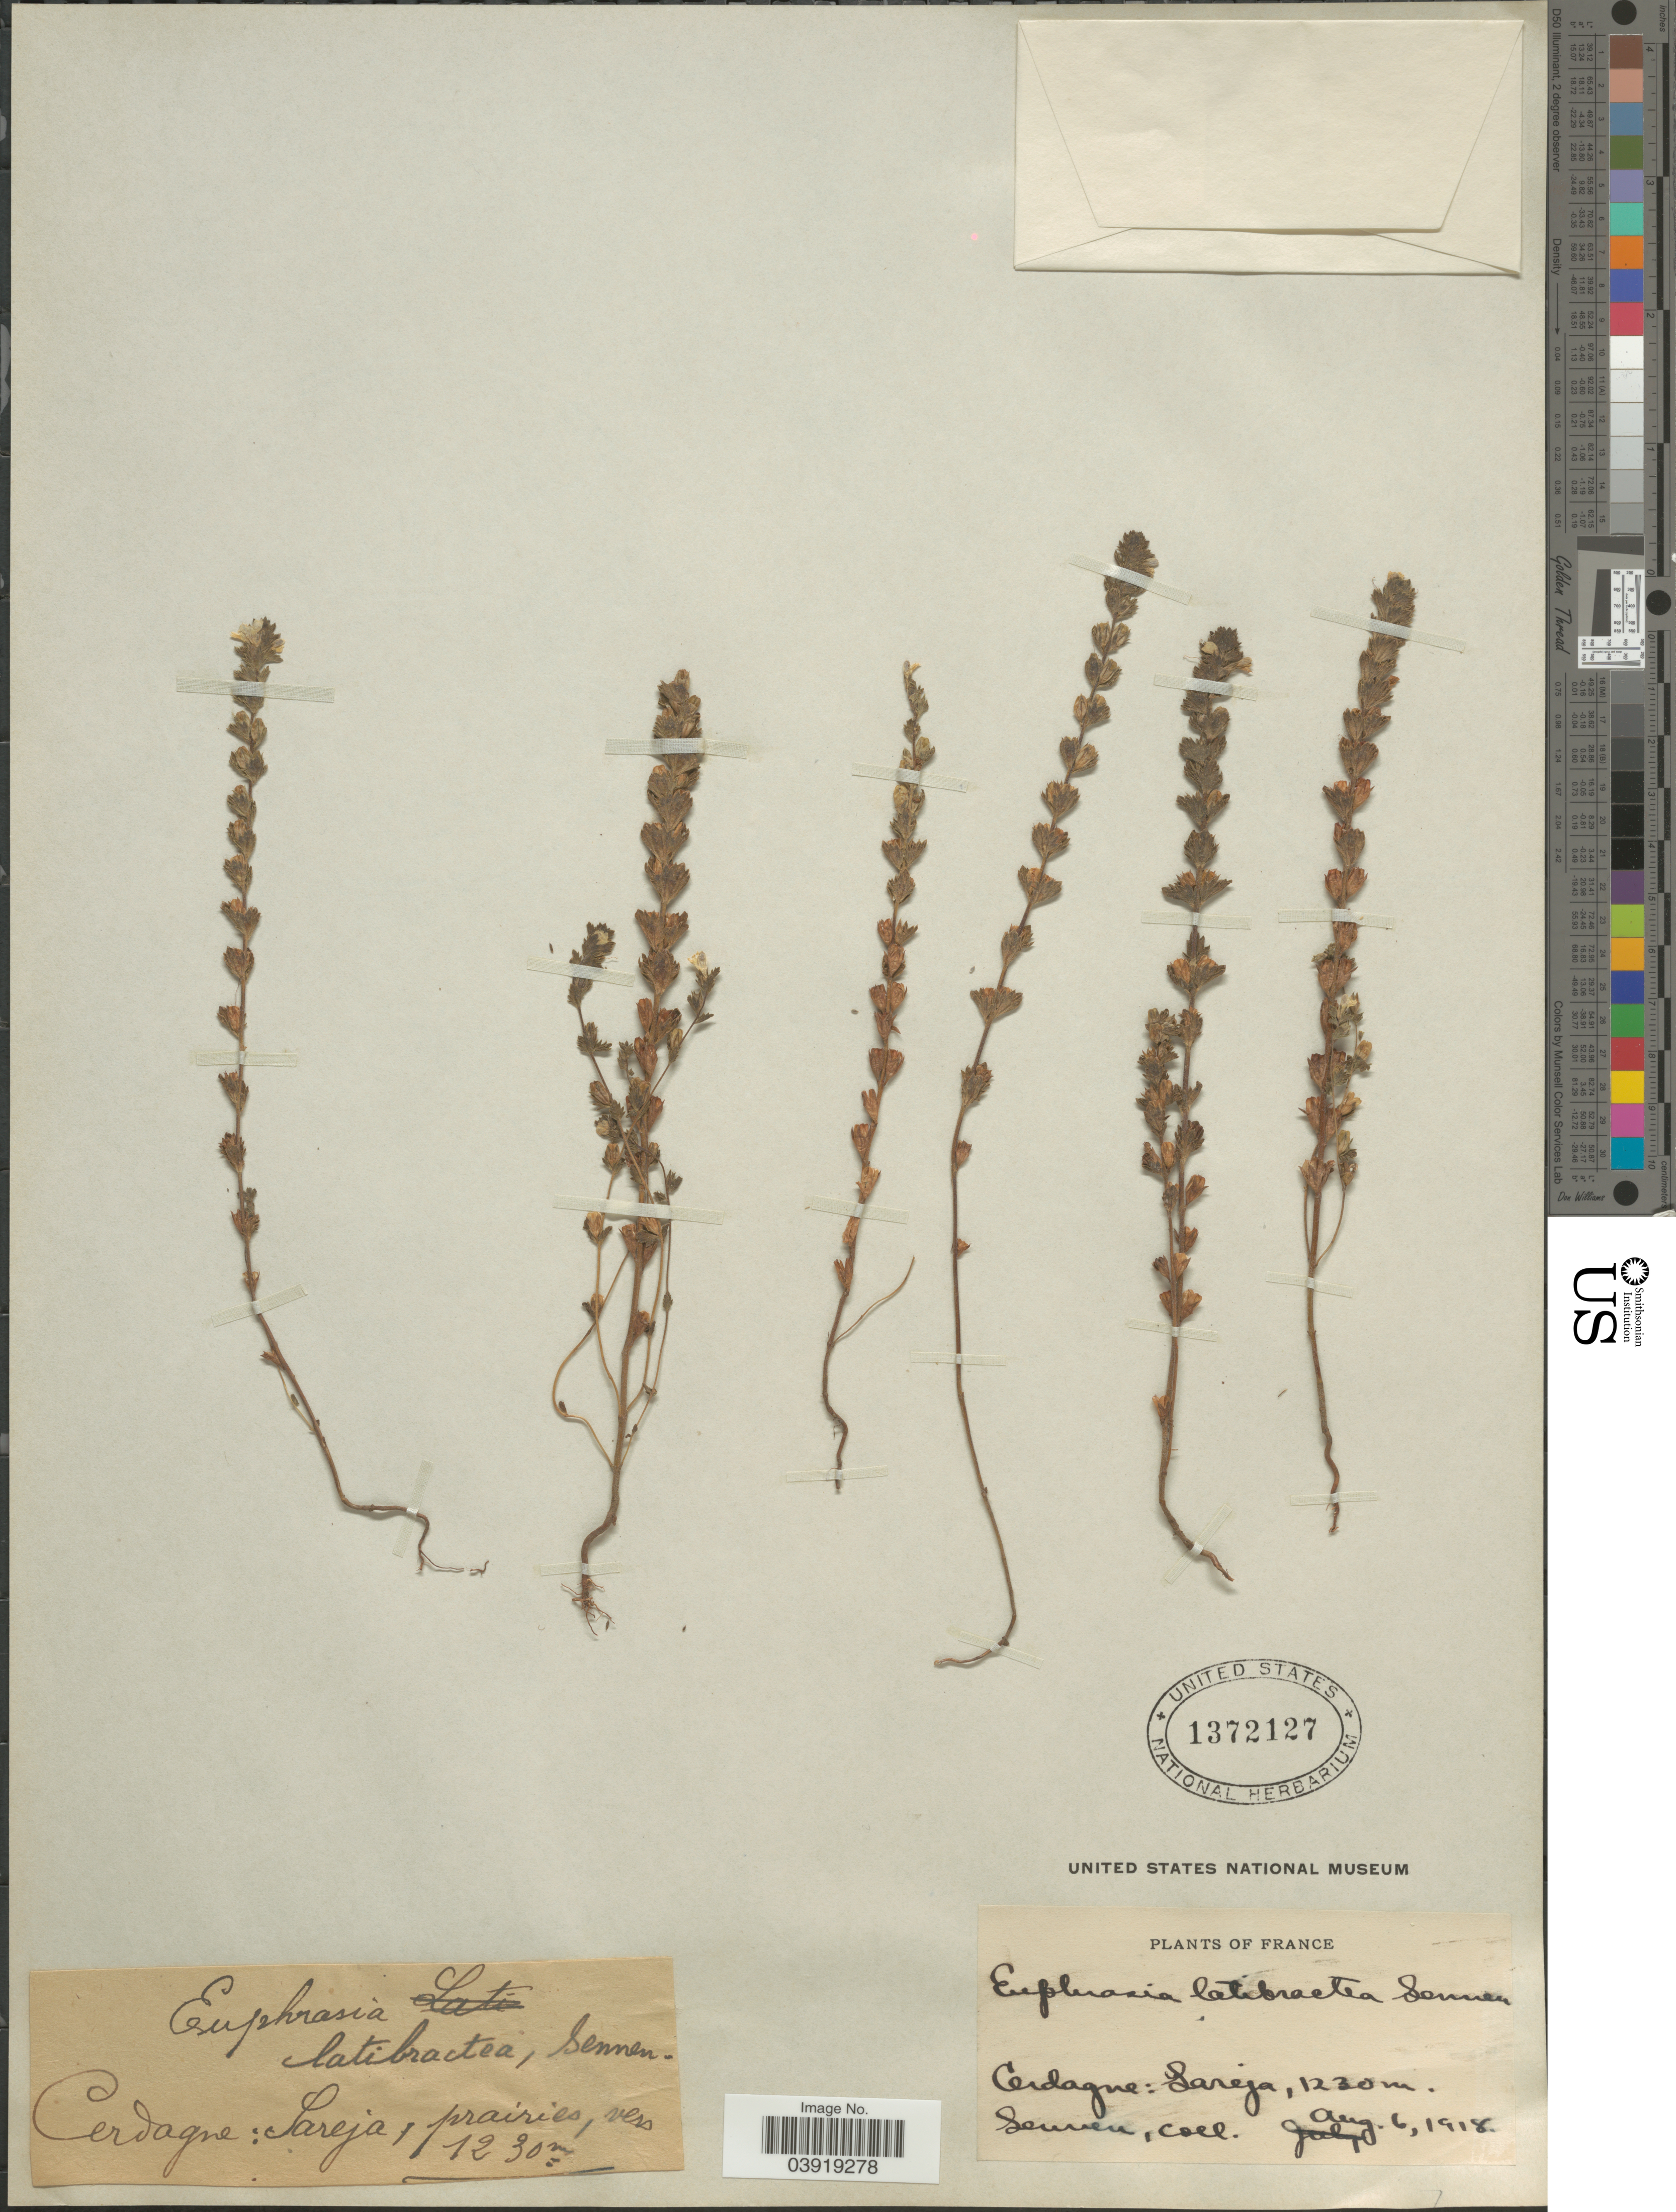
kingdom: Plantae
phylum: Tracheophyta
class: Magnoliopsida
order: Lamiales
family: Orobanchaceae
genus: Euphrasia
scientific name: Euphrasia latibracteata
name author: Sennen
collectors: E. Sennen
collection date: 1918-08-06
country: France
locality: Cerdagne: Sareja.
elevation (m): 1230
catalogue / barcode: US 1372127